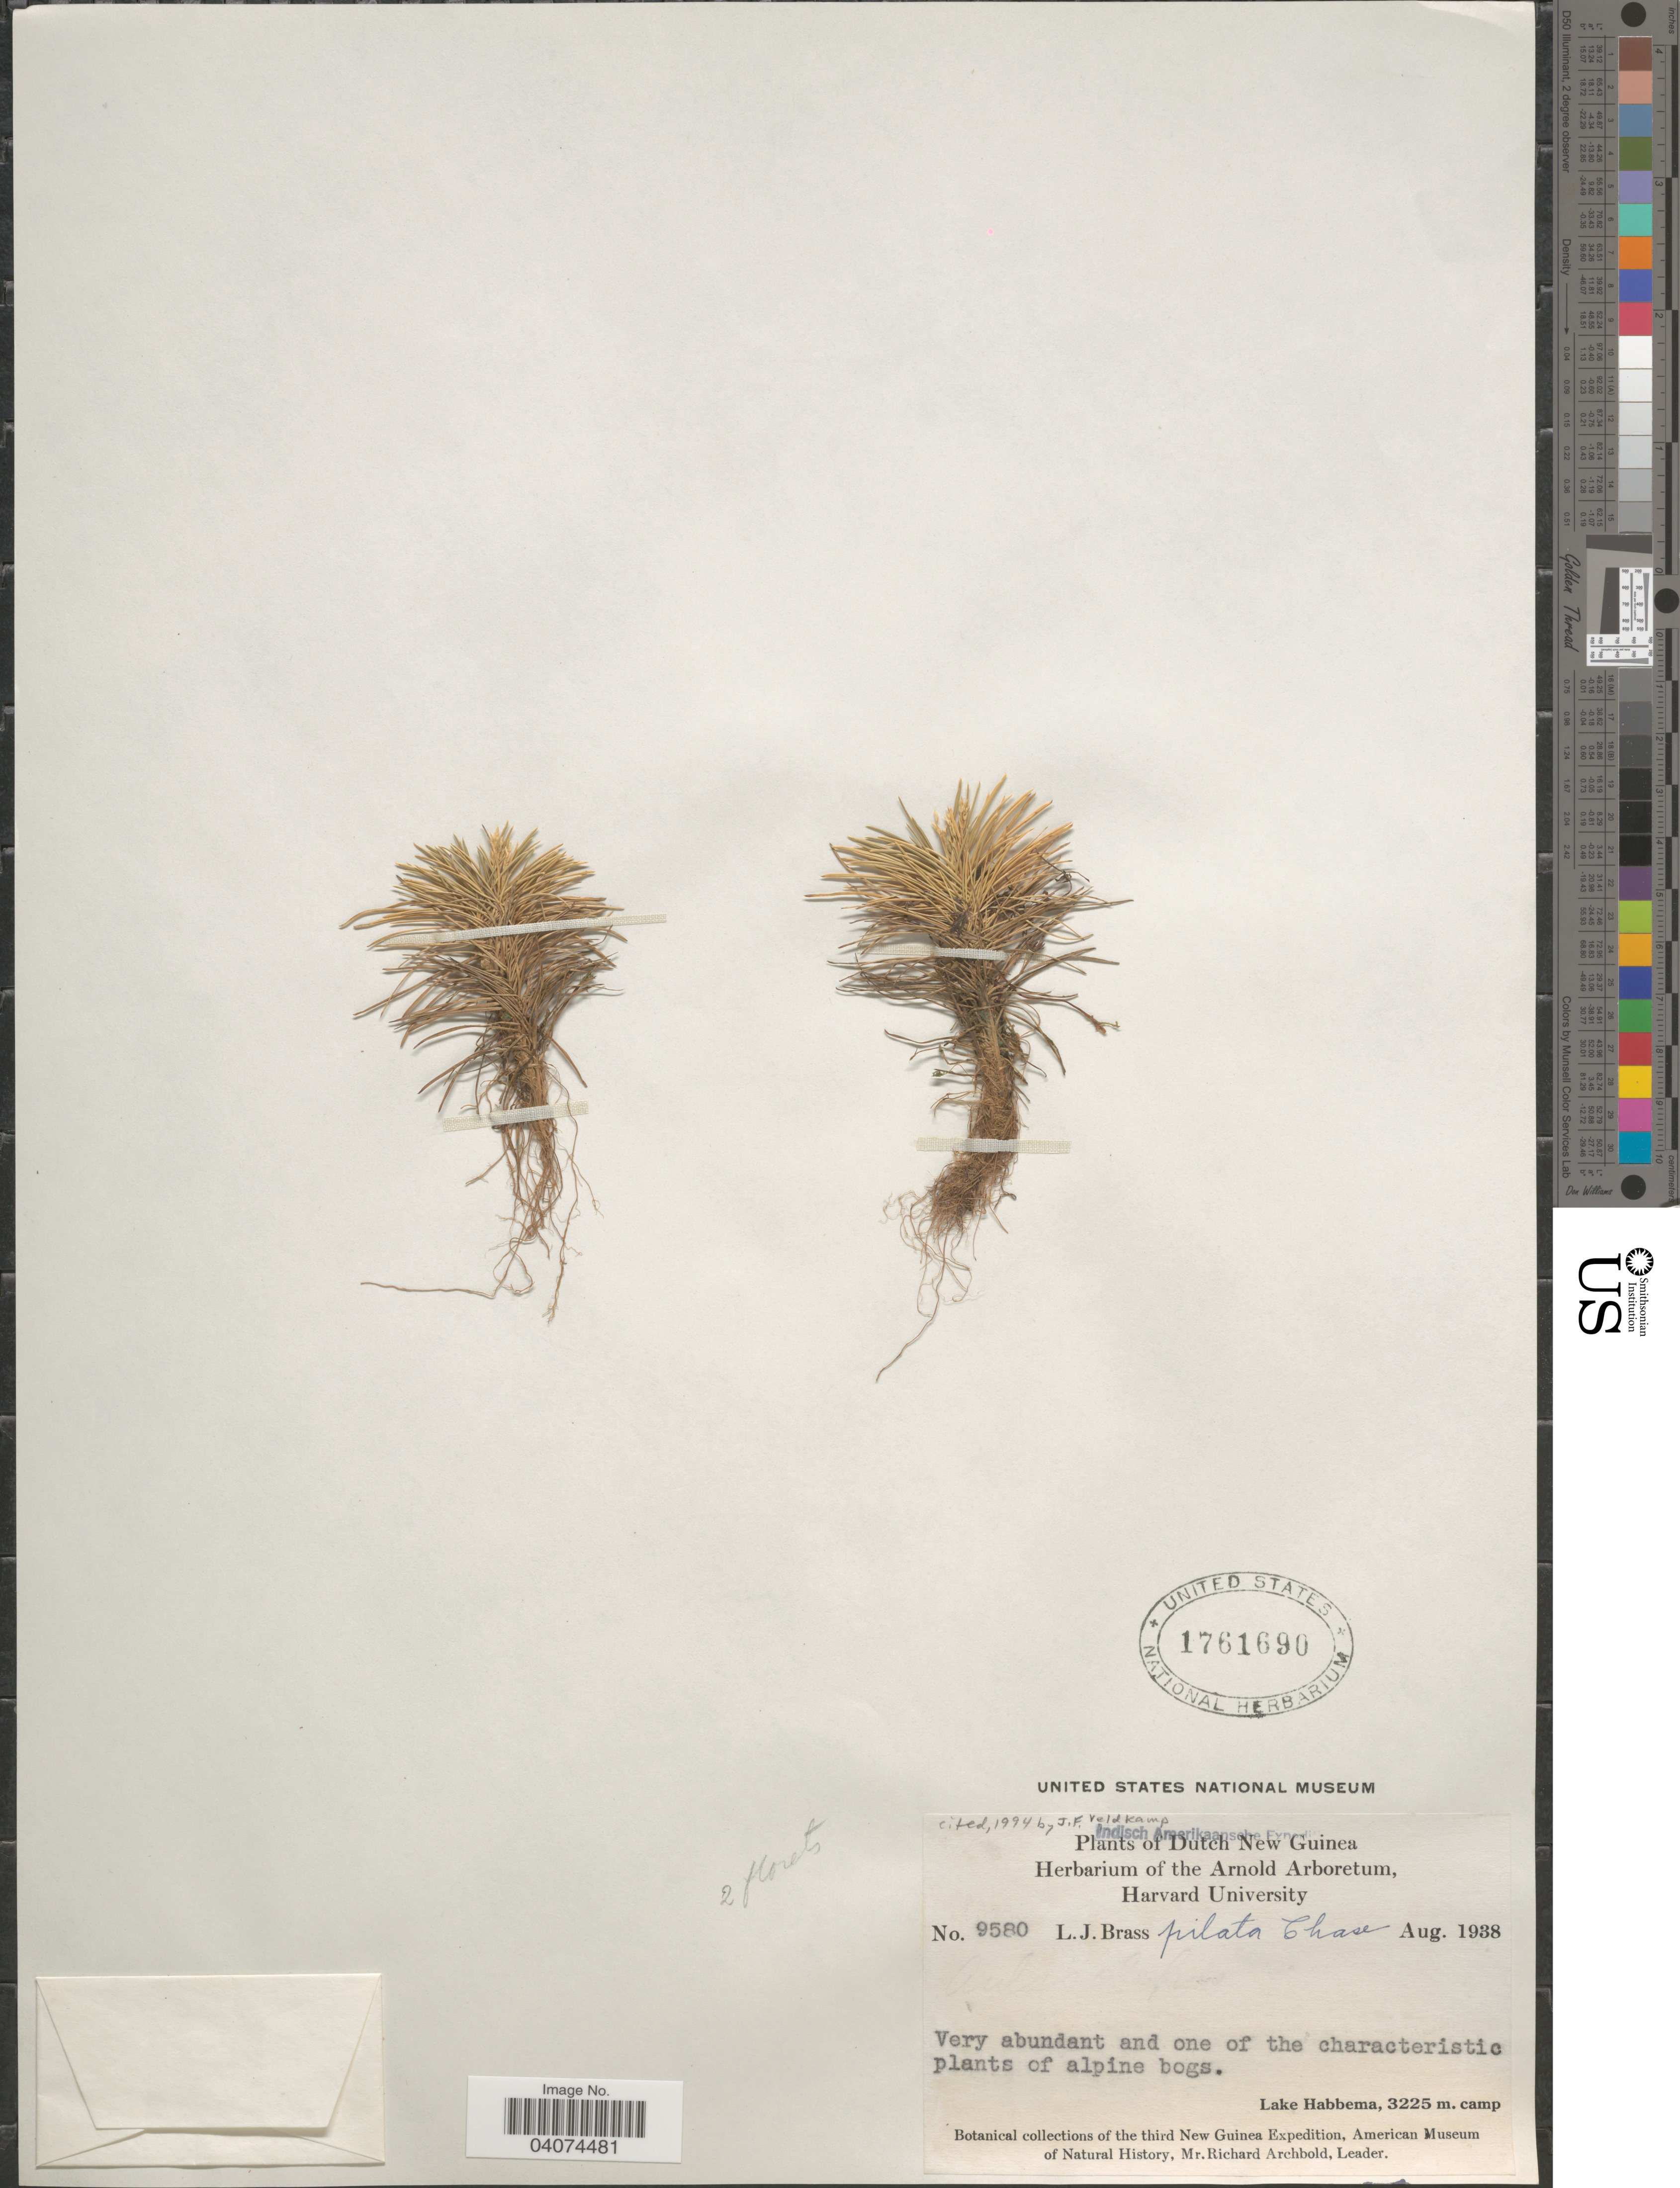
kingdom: Plantae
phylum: Tracheophyta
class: Liliopsida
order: Poales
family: Poaceae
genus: Poa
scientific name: Poa pilata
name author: Chase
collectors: L. J. Brass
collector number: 9580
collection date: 1938-08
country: Indonesia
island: New Guinea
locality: Indisch Amerikaansche Expeditie. Dutch New Guinea. Lake Habbema, camp. The third New Guinea Expedition.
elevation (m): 3225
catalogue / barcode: US 1761690